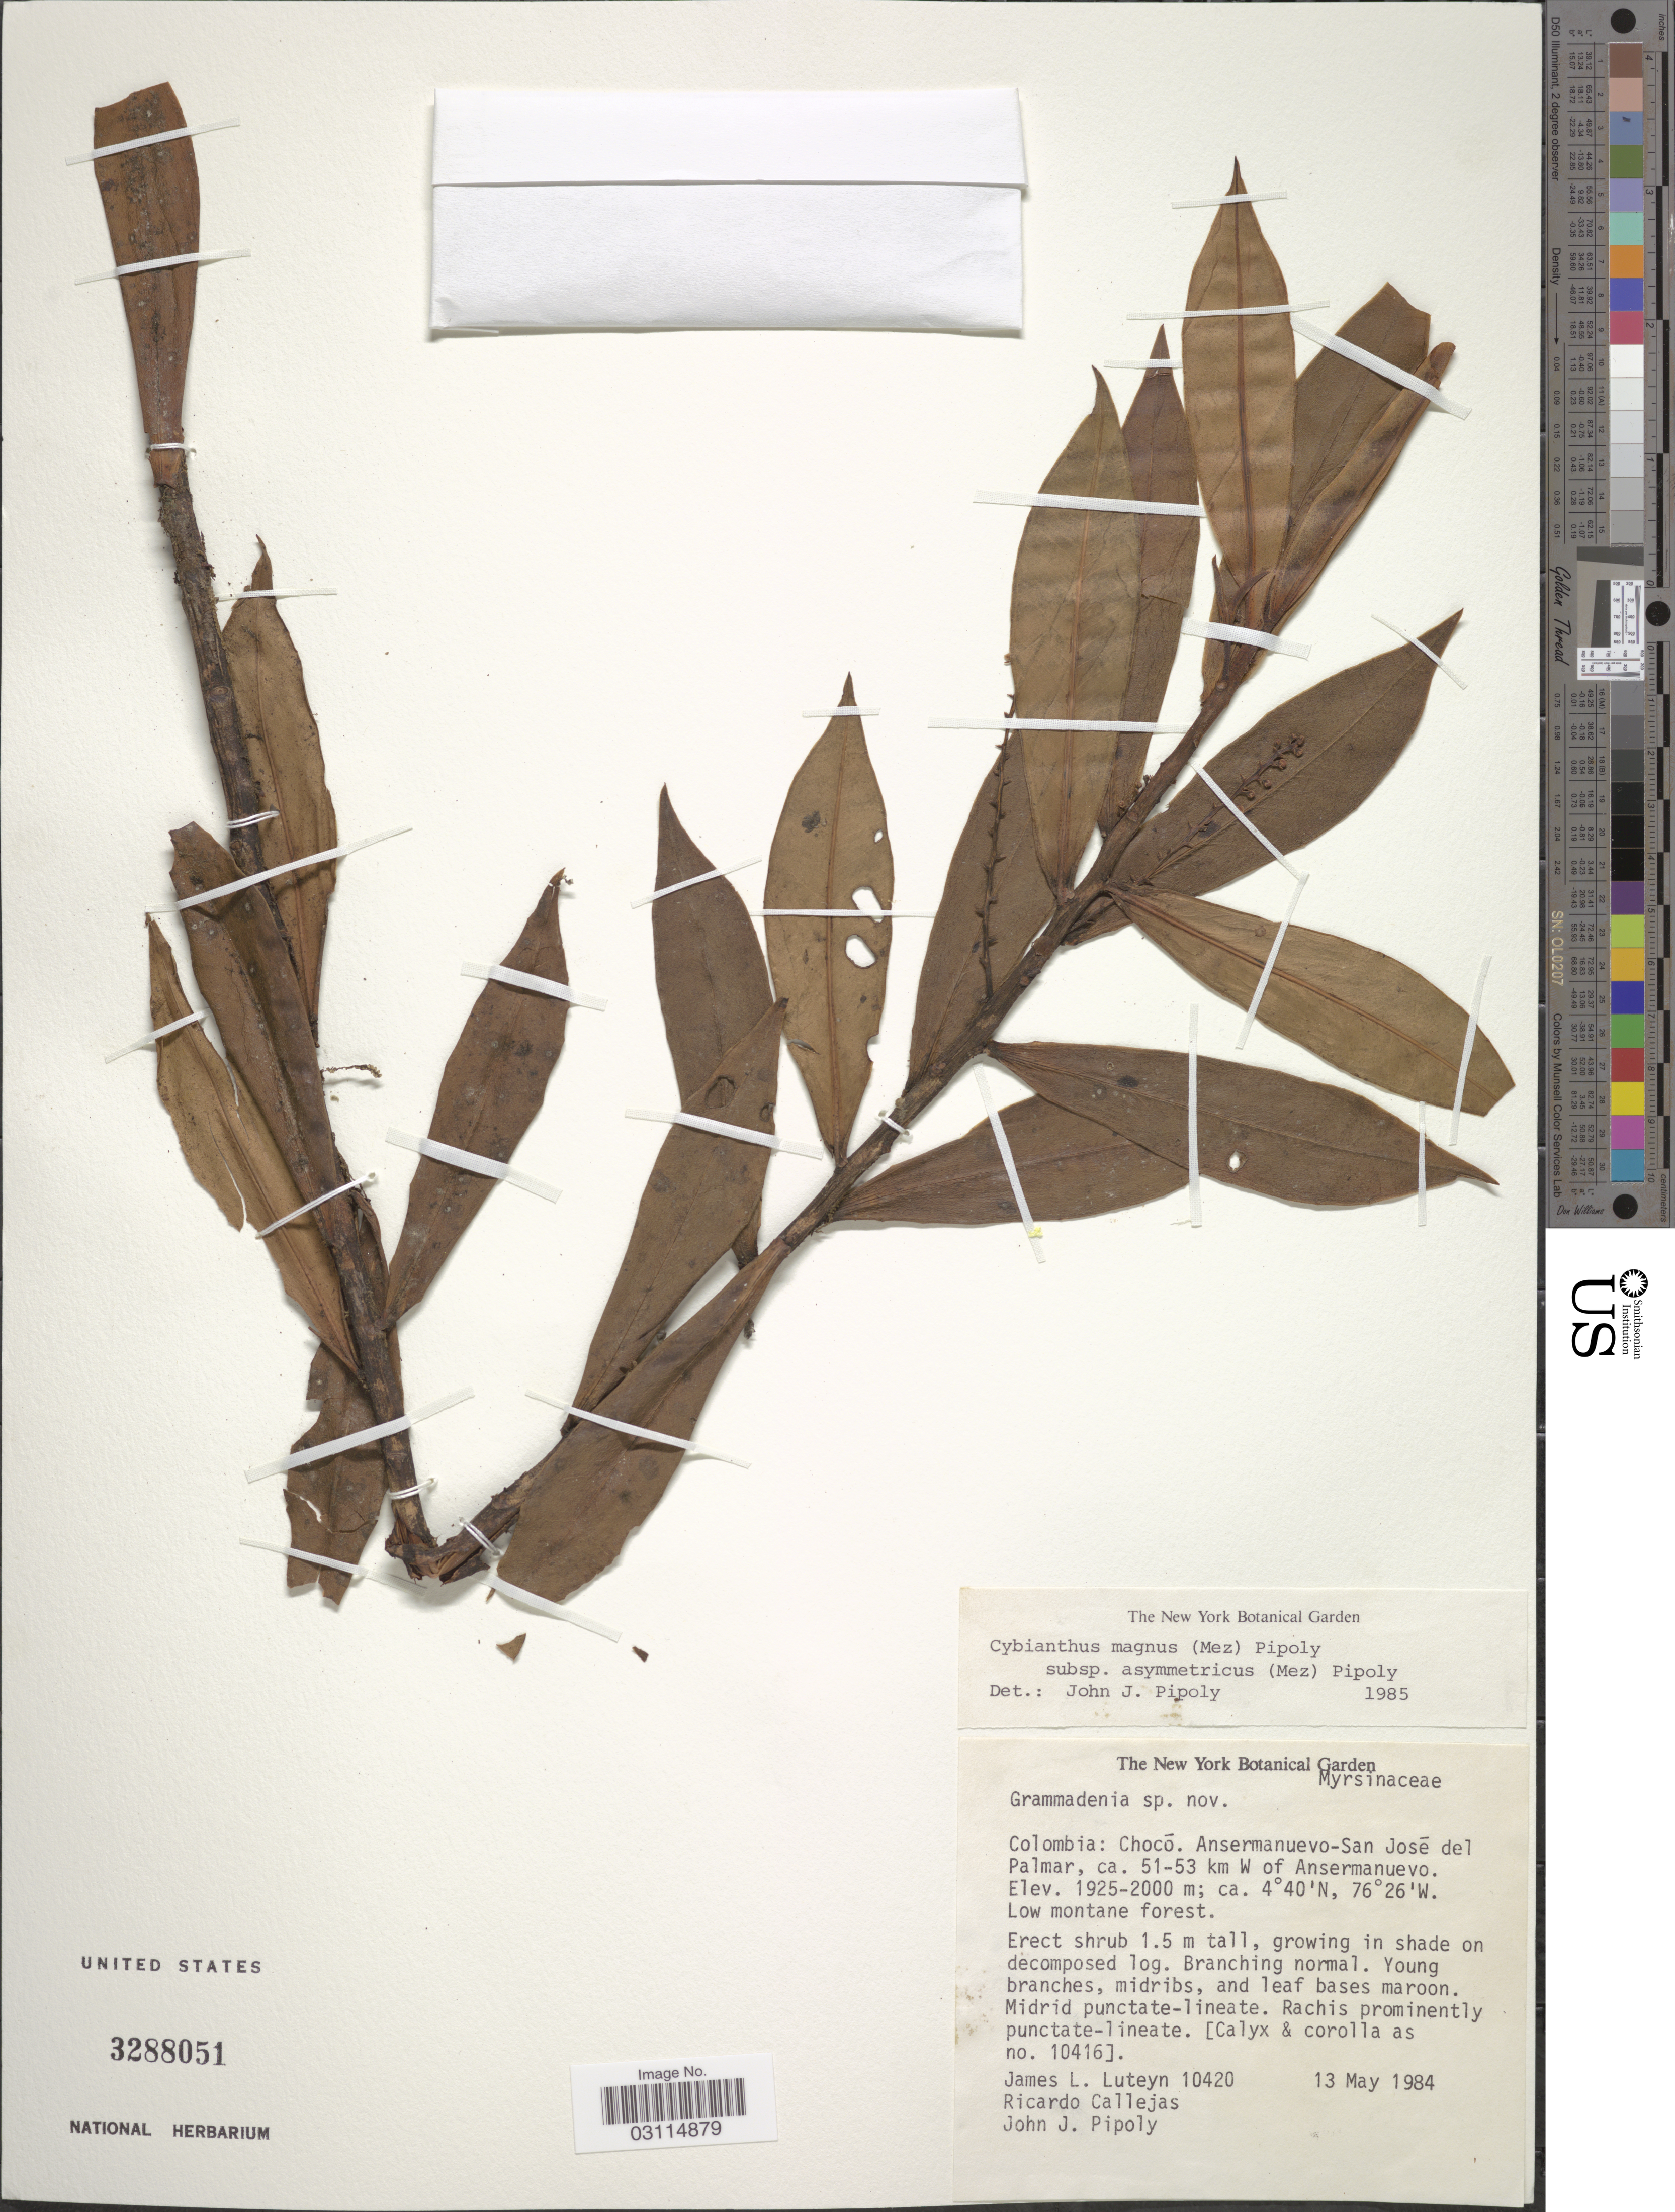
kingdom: Plantae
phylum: Tracheophyta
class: Magnoliopsida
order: Ericales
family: Primulaceae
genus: Cybianthus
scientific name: Cybianthus magnus subsp. asymmetricus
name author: (Mez) Pipoly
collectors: J. Luteyn, R. Callejas & J. J. Pipoly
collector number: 10420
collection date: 1984-05-13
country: Colombia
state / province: Chocó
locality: Ansermanuevo-San José del Palmar, ca. 51-53 km W of Ansermanuevo.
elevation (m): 1925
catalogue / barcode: US 3288051